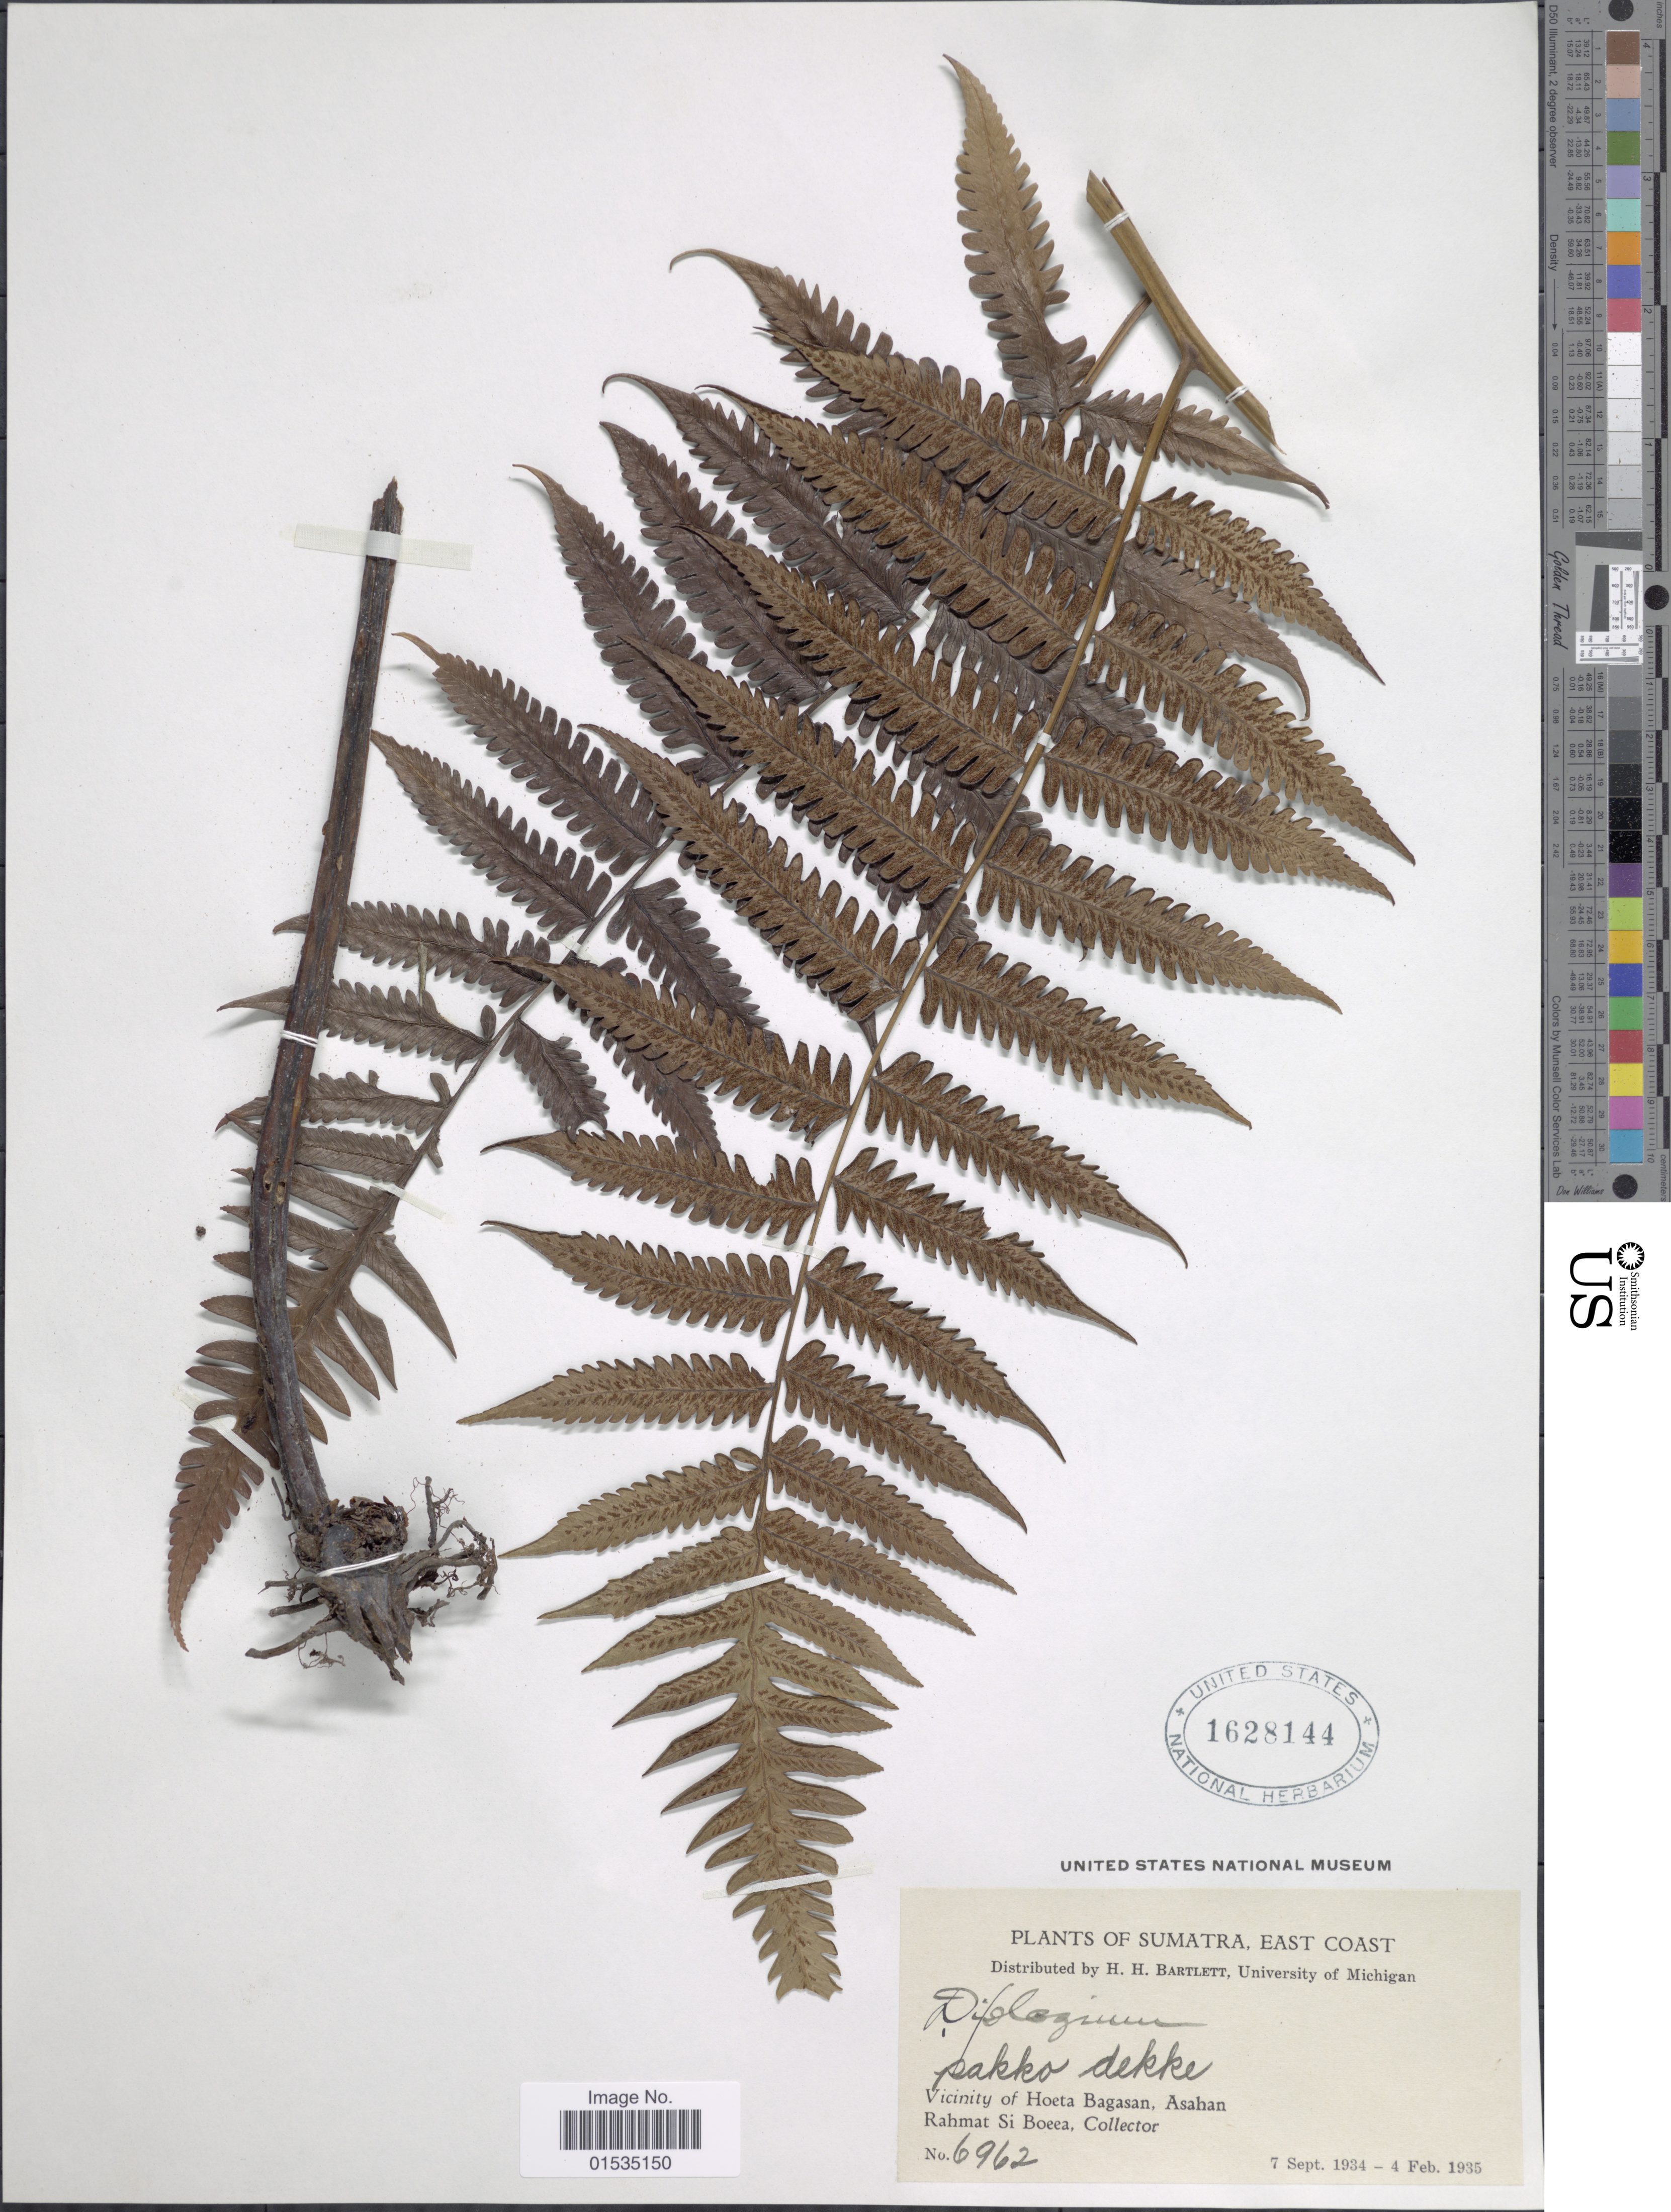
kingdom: Plantae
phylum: Tracheophyta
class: Polypodiopsida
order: Polypodiales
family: Athyriaceae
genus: Diplazium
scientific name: Diplazium polypodioides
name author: Blume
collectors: Rahmat Si Boeea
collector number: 6962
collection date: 1934-08-07/1935-02-04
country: Indonesia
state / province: Sumatra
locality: East Coast, Vicinity of Hoeta Bagasan, Asahan, Pakko dekke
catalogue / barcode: US 1628144